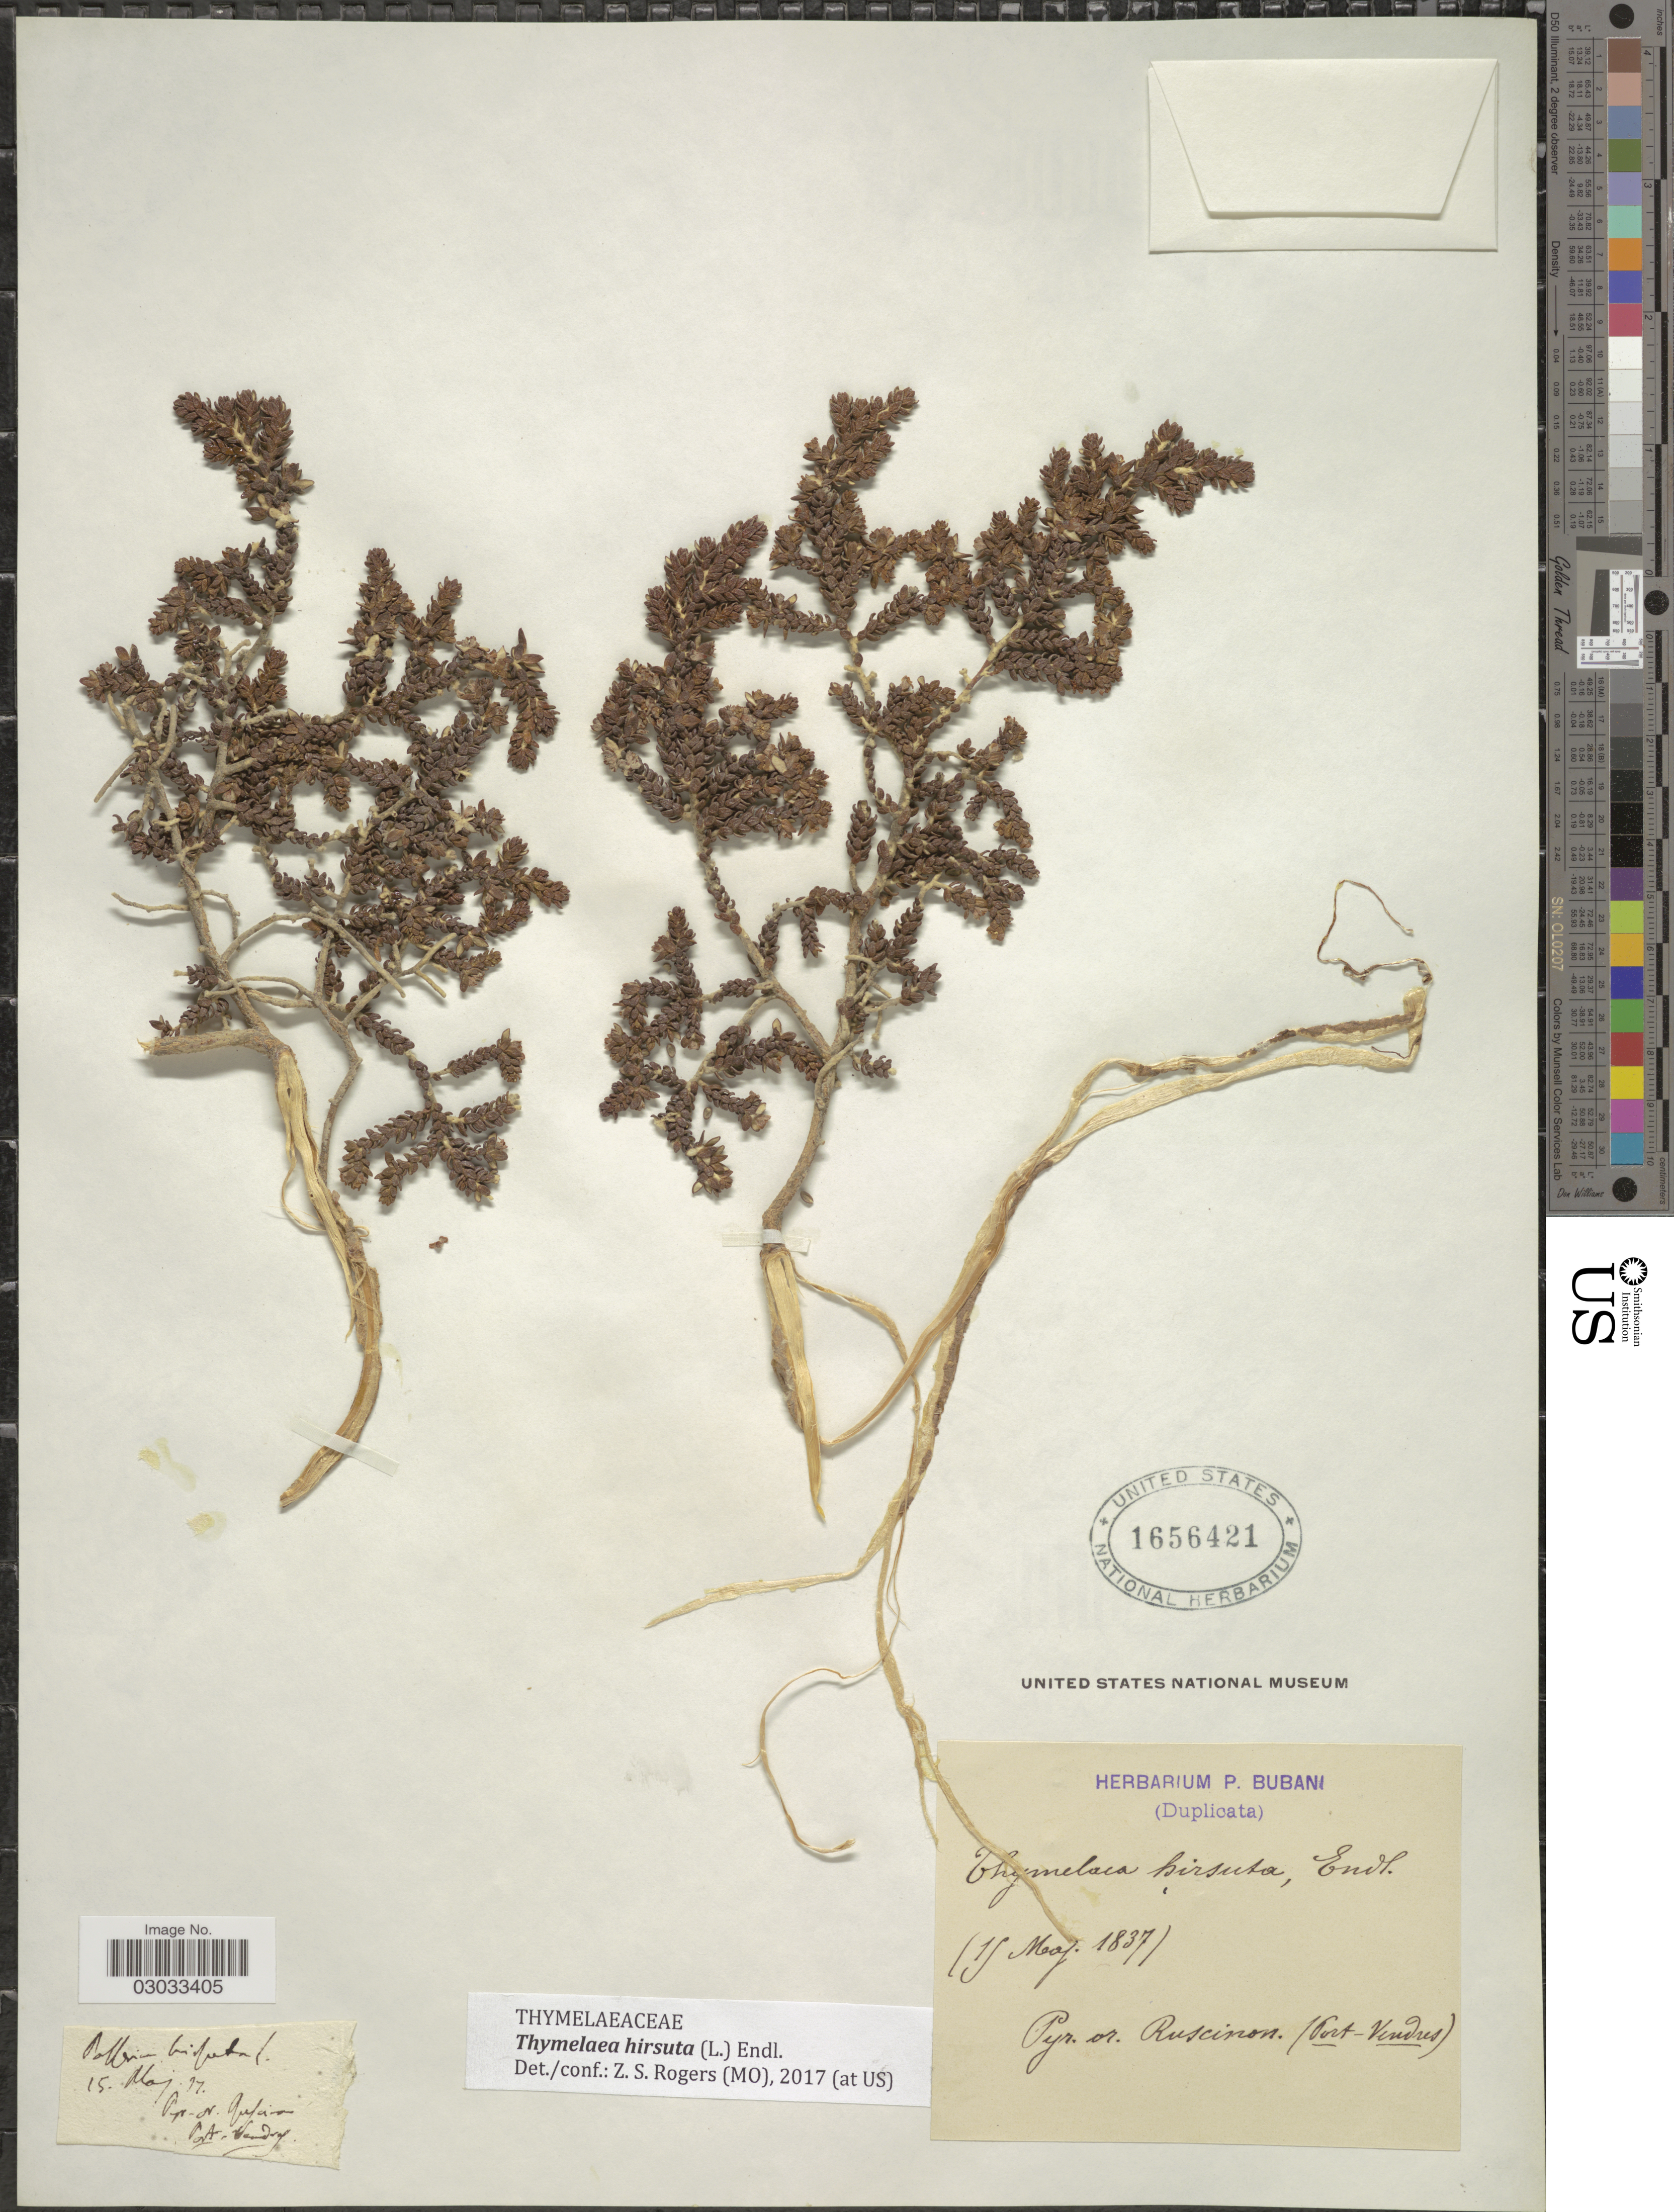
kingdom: Plantae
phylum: Tracheophyta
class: Magnoliopsida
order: Malvales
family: Thymelaeaceae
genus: Thymelaea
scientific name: Thymelaea hirsuta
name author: (L.) Endl.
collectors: ex herb. P. Bubani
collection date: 1837-05-15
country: France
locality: Pyr. or. Ruscinon (Port-Vendres).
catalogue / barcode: US 1656421